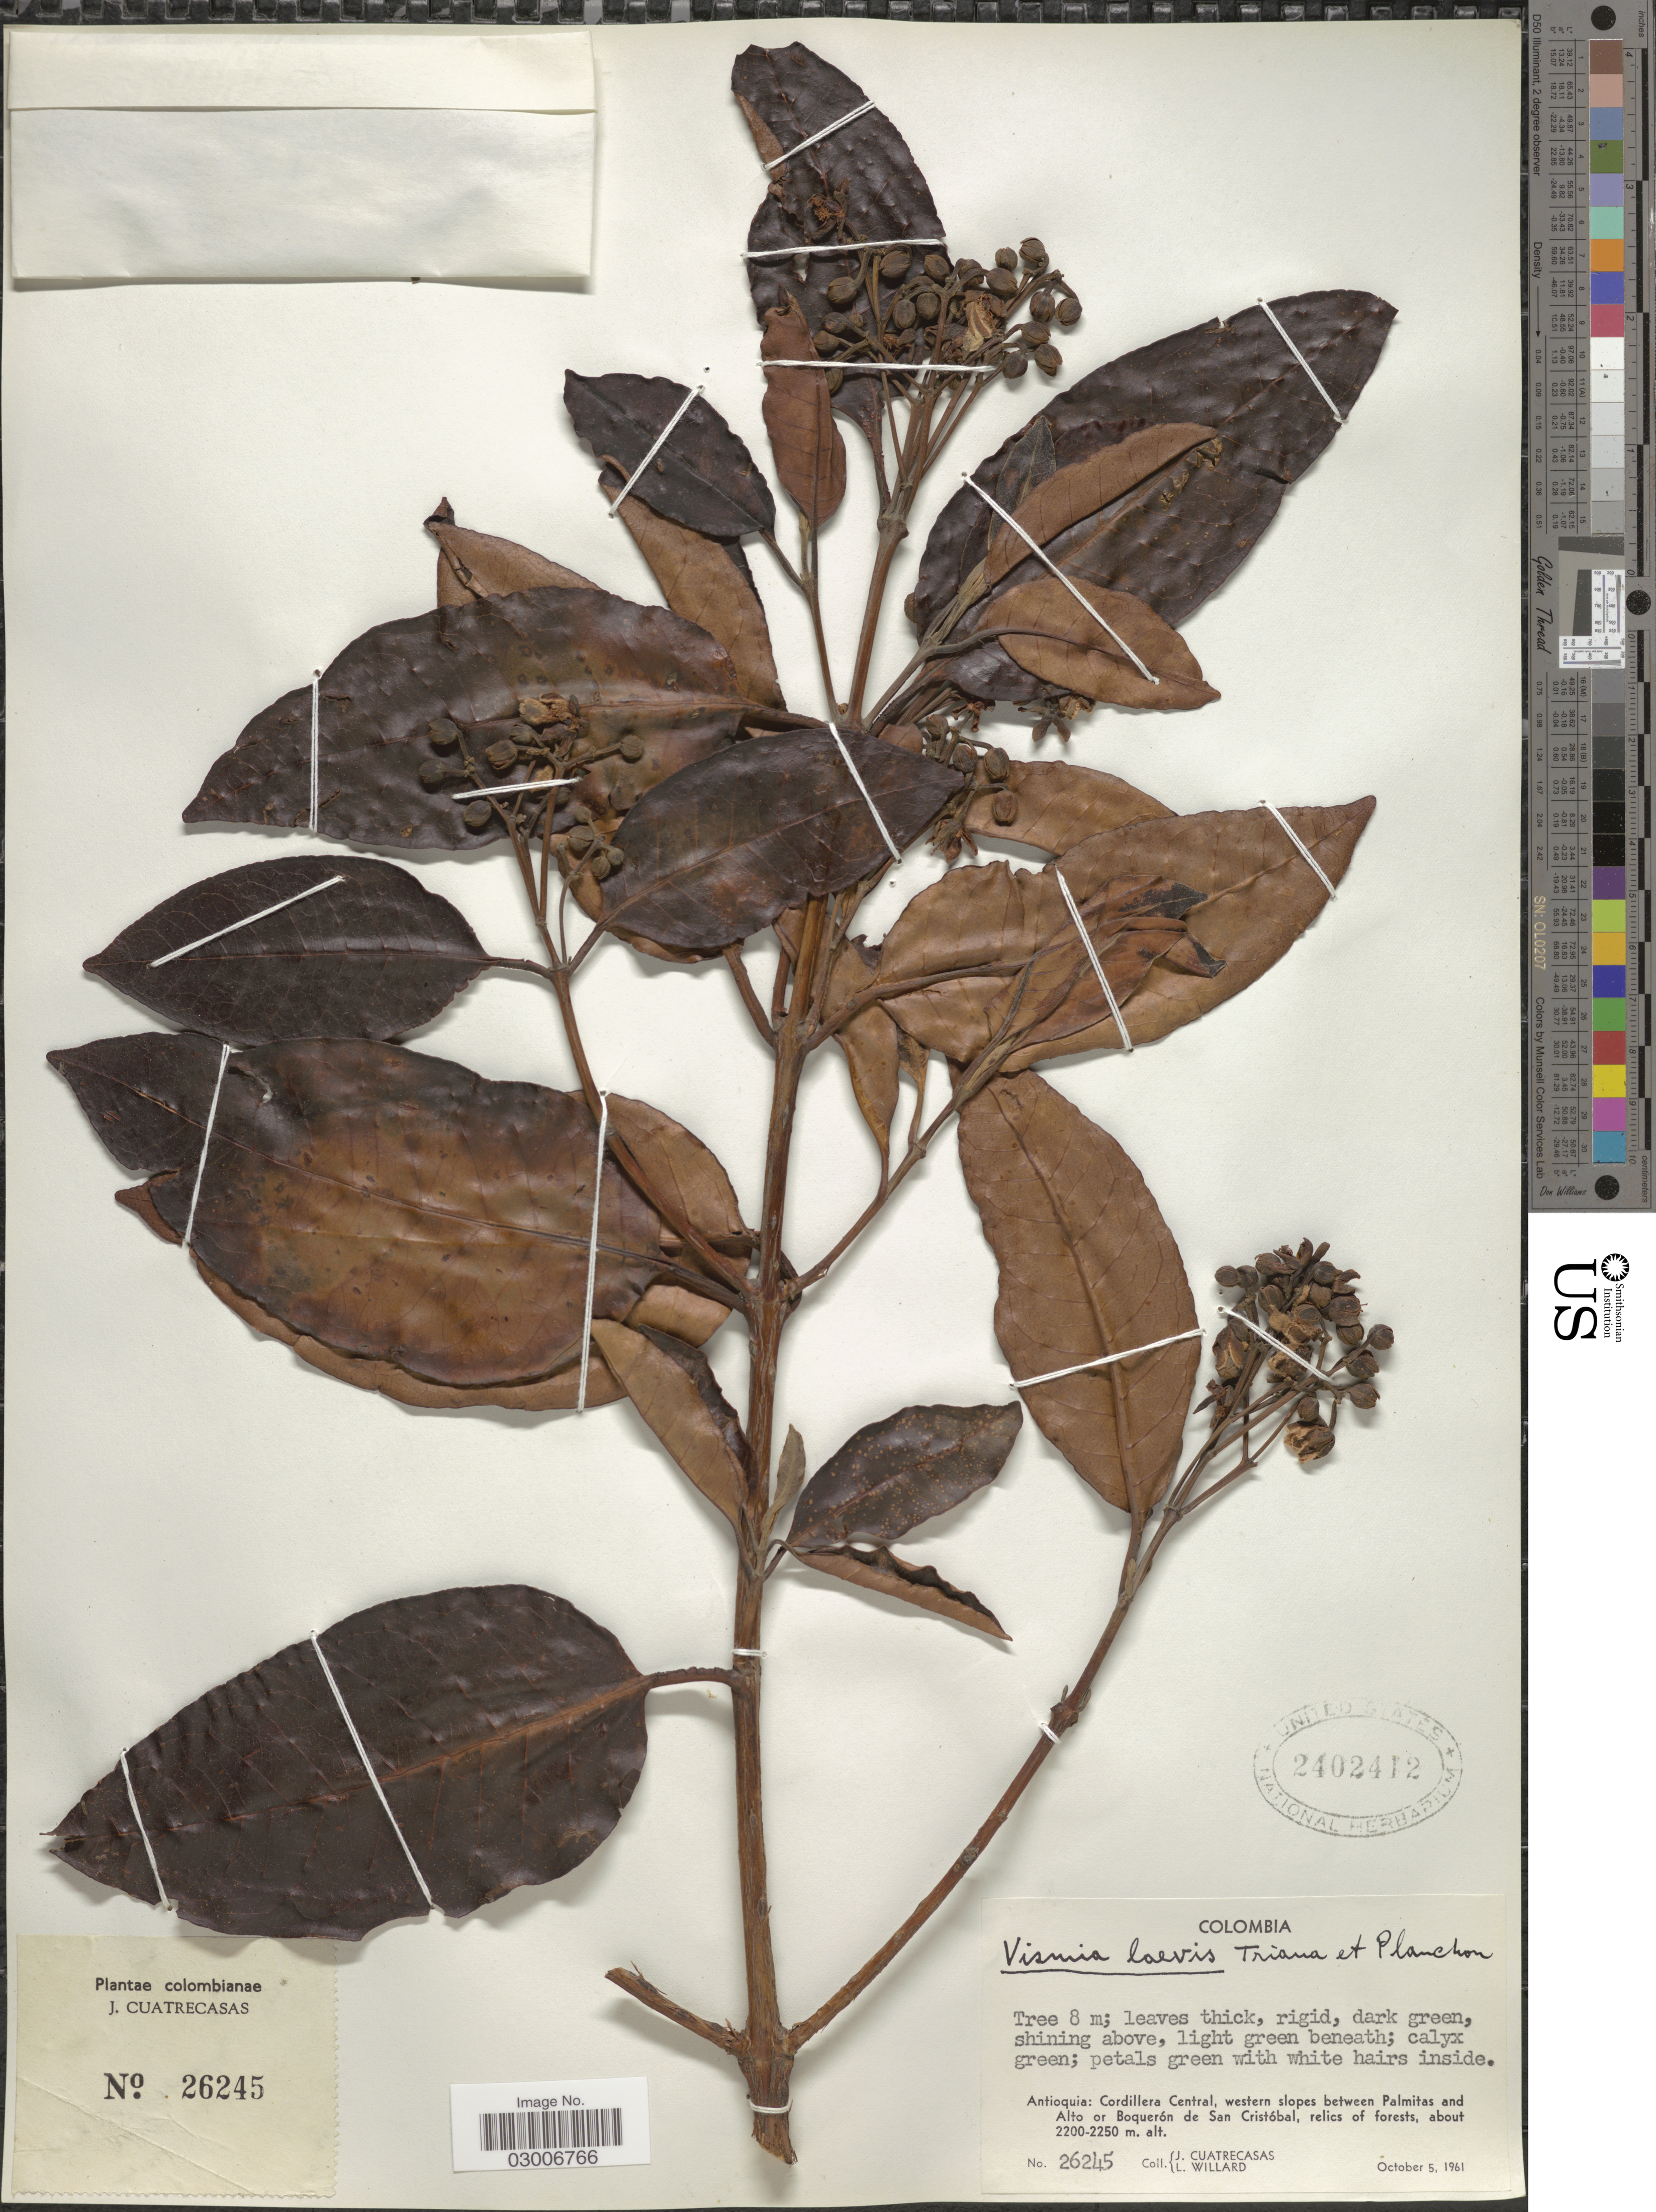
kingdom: Plantae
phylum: Tracheophyta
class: Magnoliopsida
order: Malpighiales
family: Hypericaceae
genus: Vismia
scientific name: Vismia laevis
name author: Triana & Planch.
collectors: J. Cuatrecasas & L. Willard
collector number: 26245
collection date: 1961-10-05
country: Colombia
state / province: Antioquia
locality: Cordillera Central, western slopes between Palmitas and Alto or Boquerón de San Cristóbal, relics of forests.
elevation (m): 2200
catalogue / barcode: US 2402412